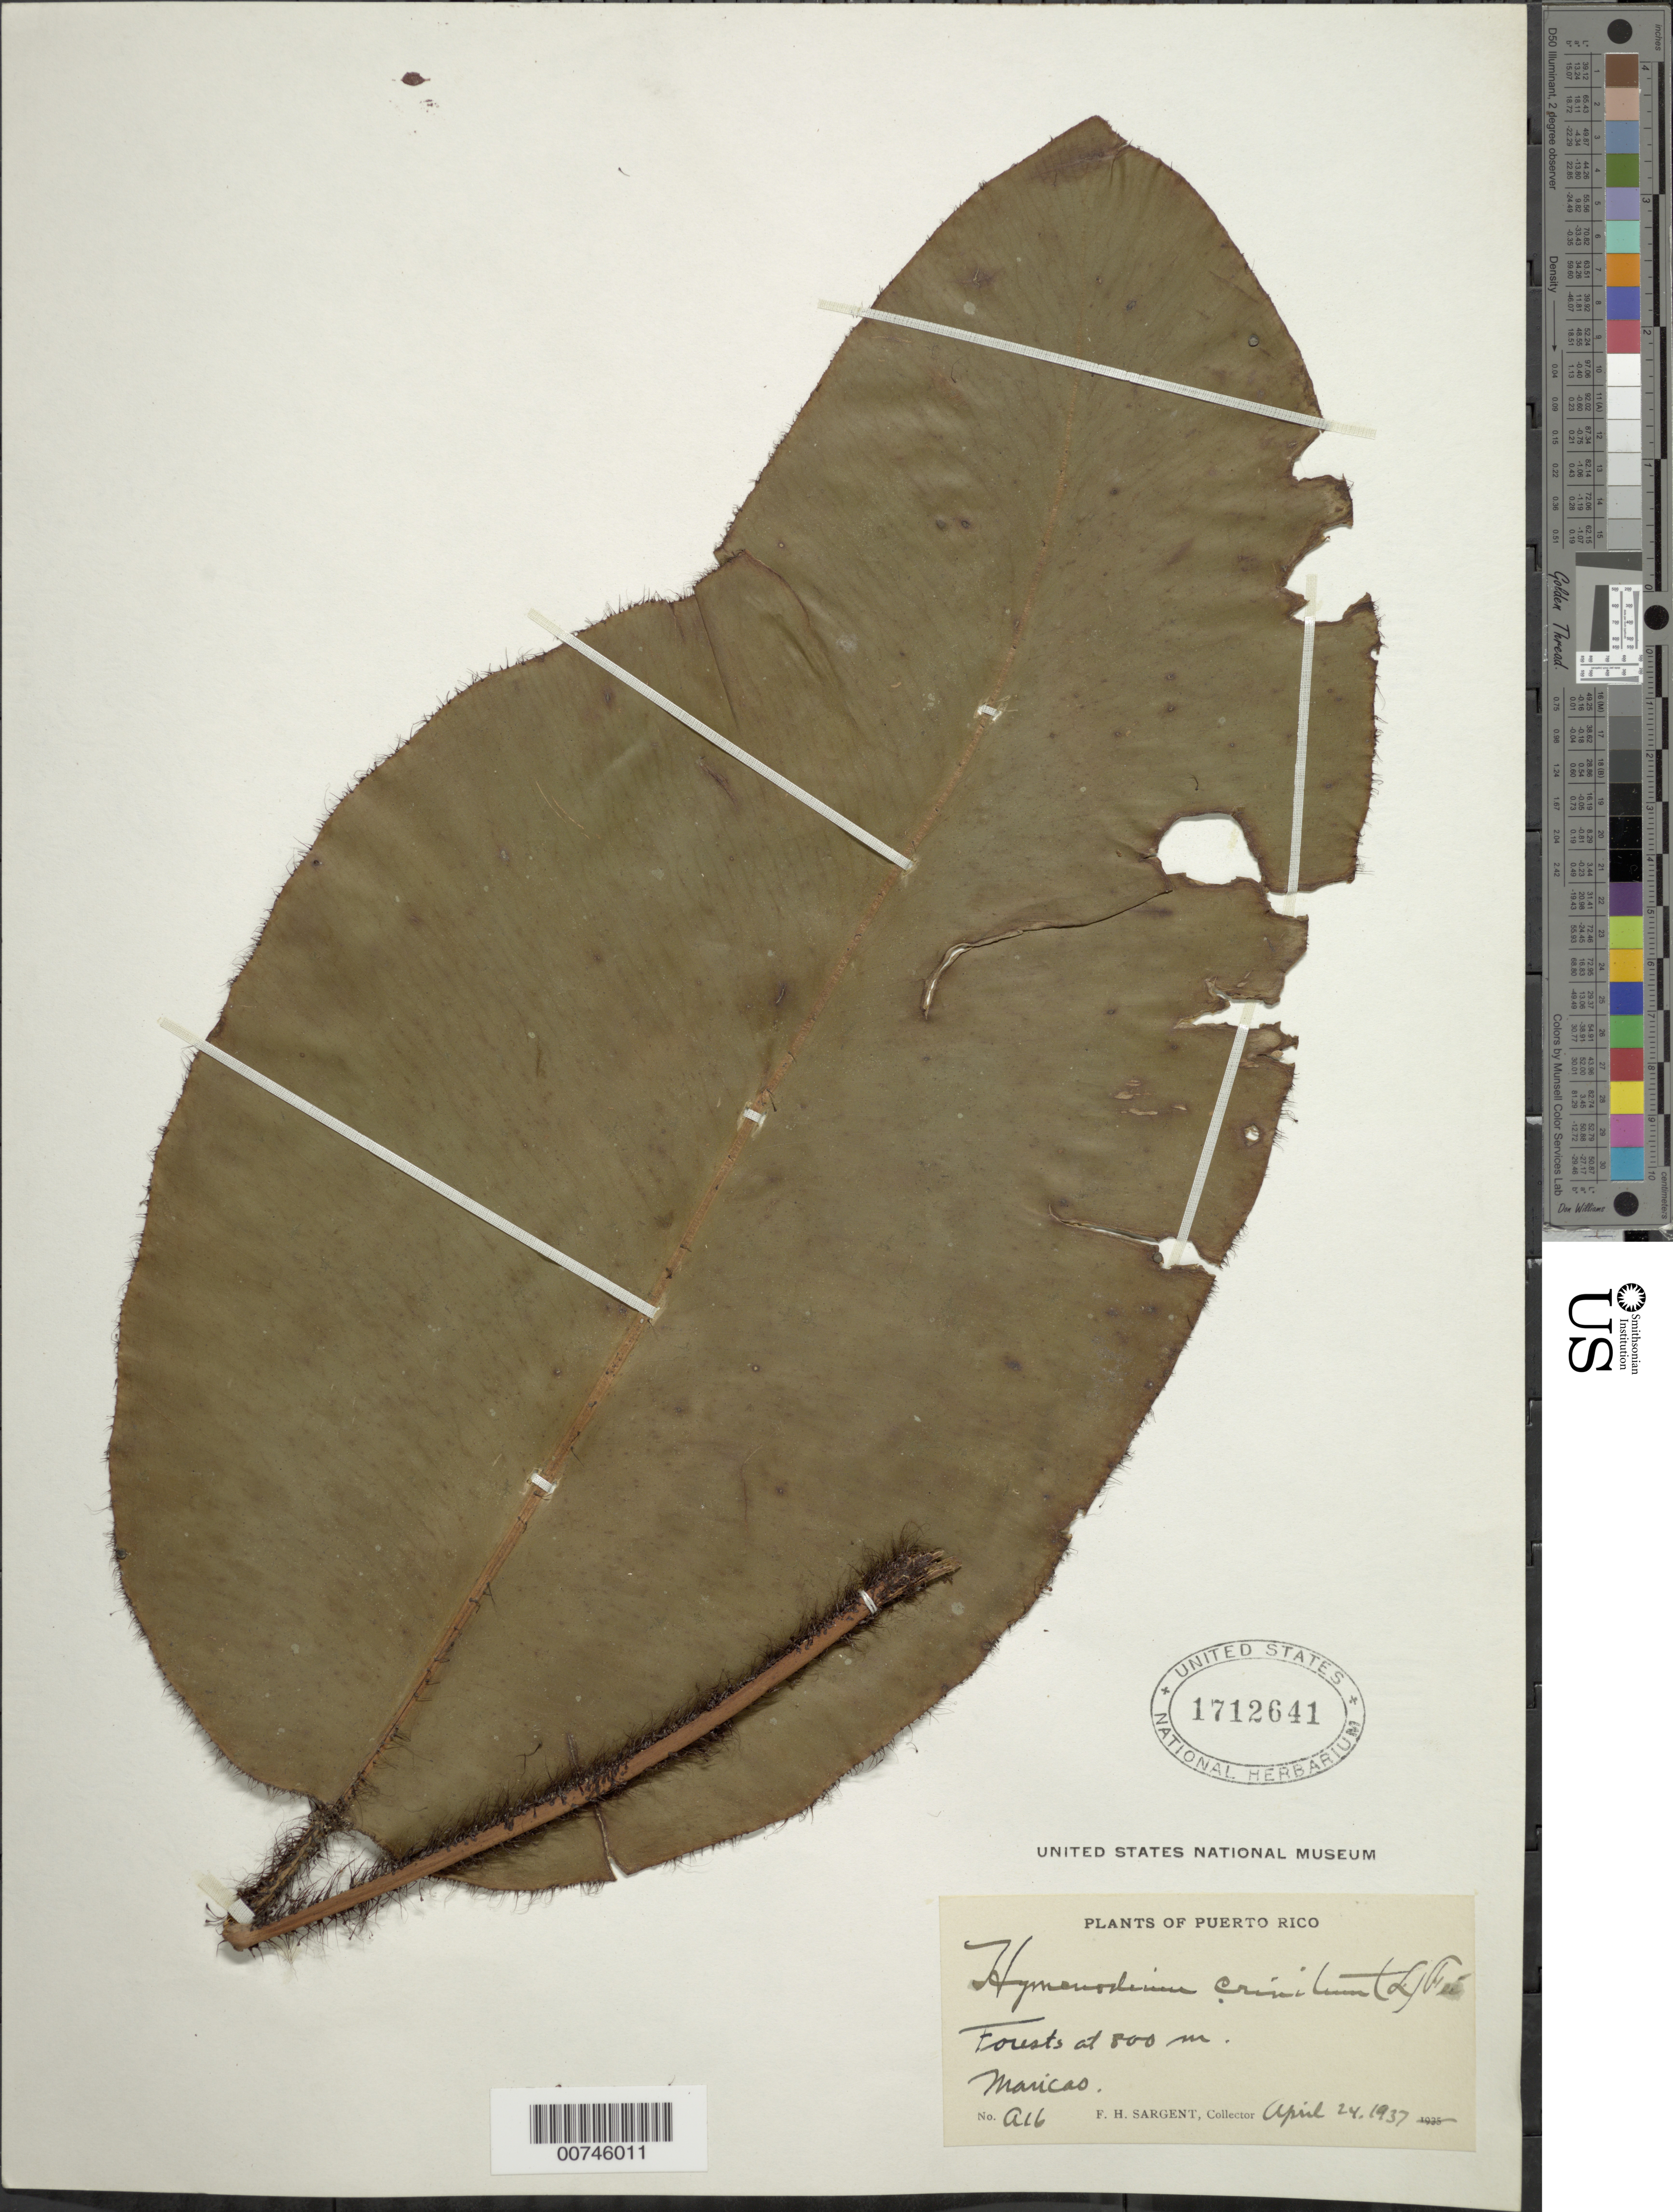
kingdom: Plantae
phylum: Tracheophyta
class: Polypodiopsida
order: Polypodiales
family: Dryopteridaceae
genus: Elaphoglossum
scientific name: Elaphoglossum crinitum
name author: (L.) Christ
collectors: F. H. Sargent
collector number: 16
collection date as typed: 24 Apr 1937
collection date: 1937-04-24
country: Puerto Rico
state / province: Maricao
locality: Maricao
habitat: Forest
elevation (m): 800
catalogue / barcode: US 1712461